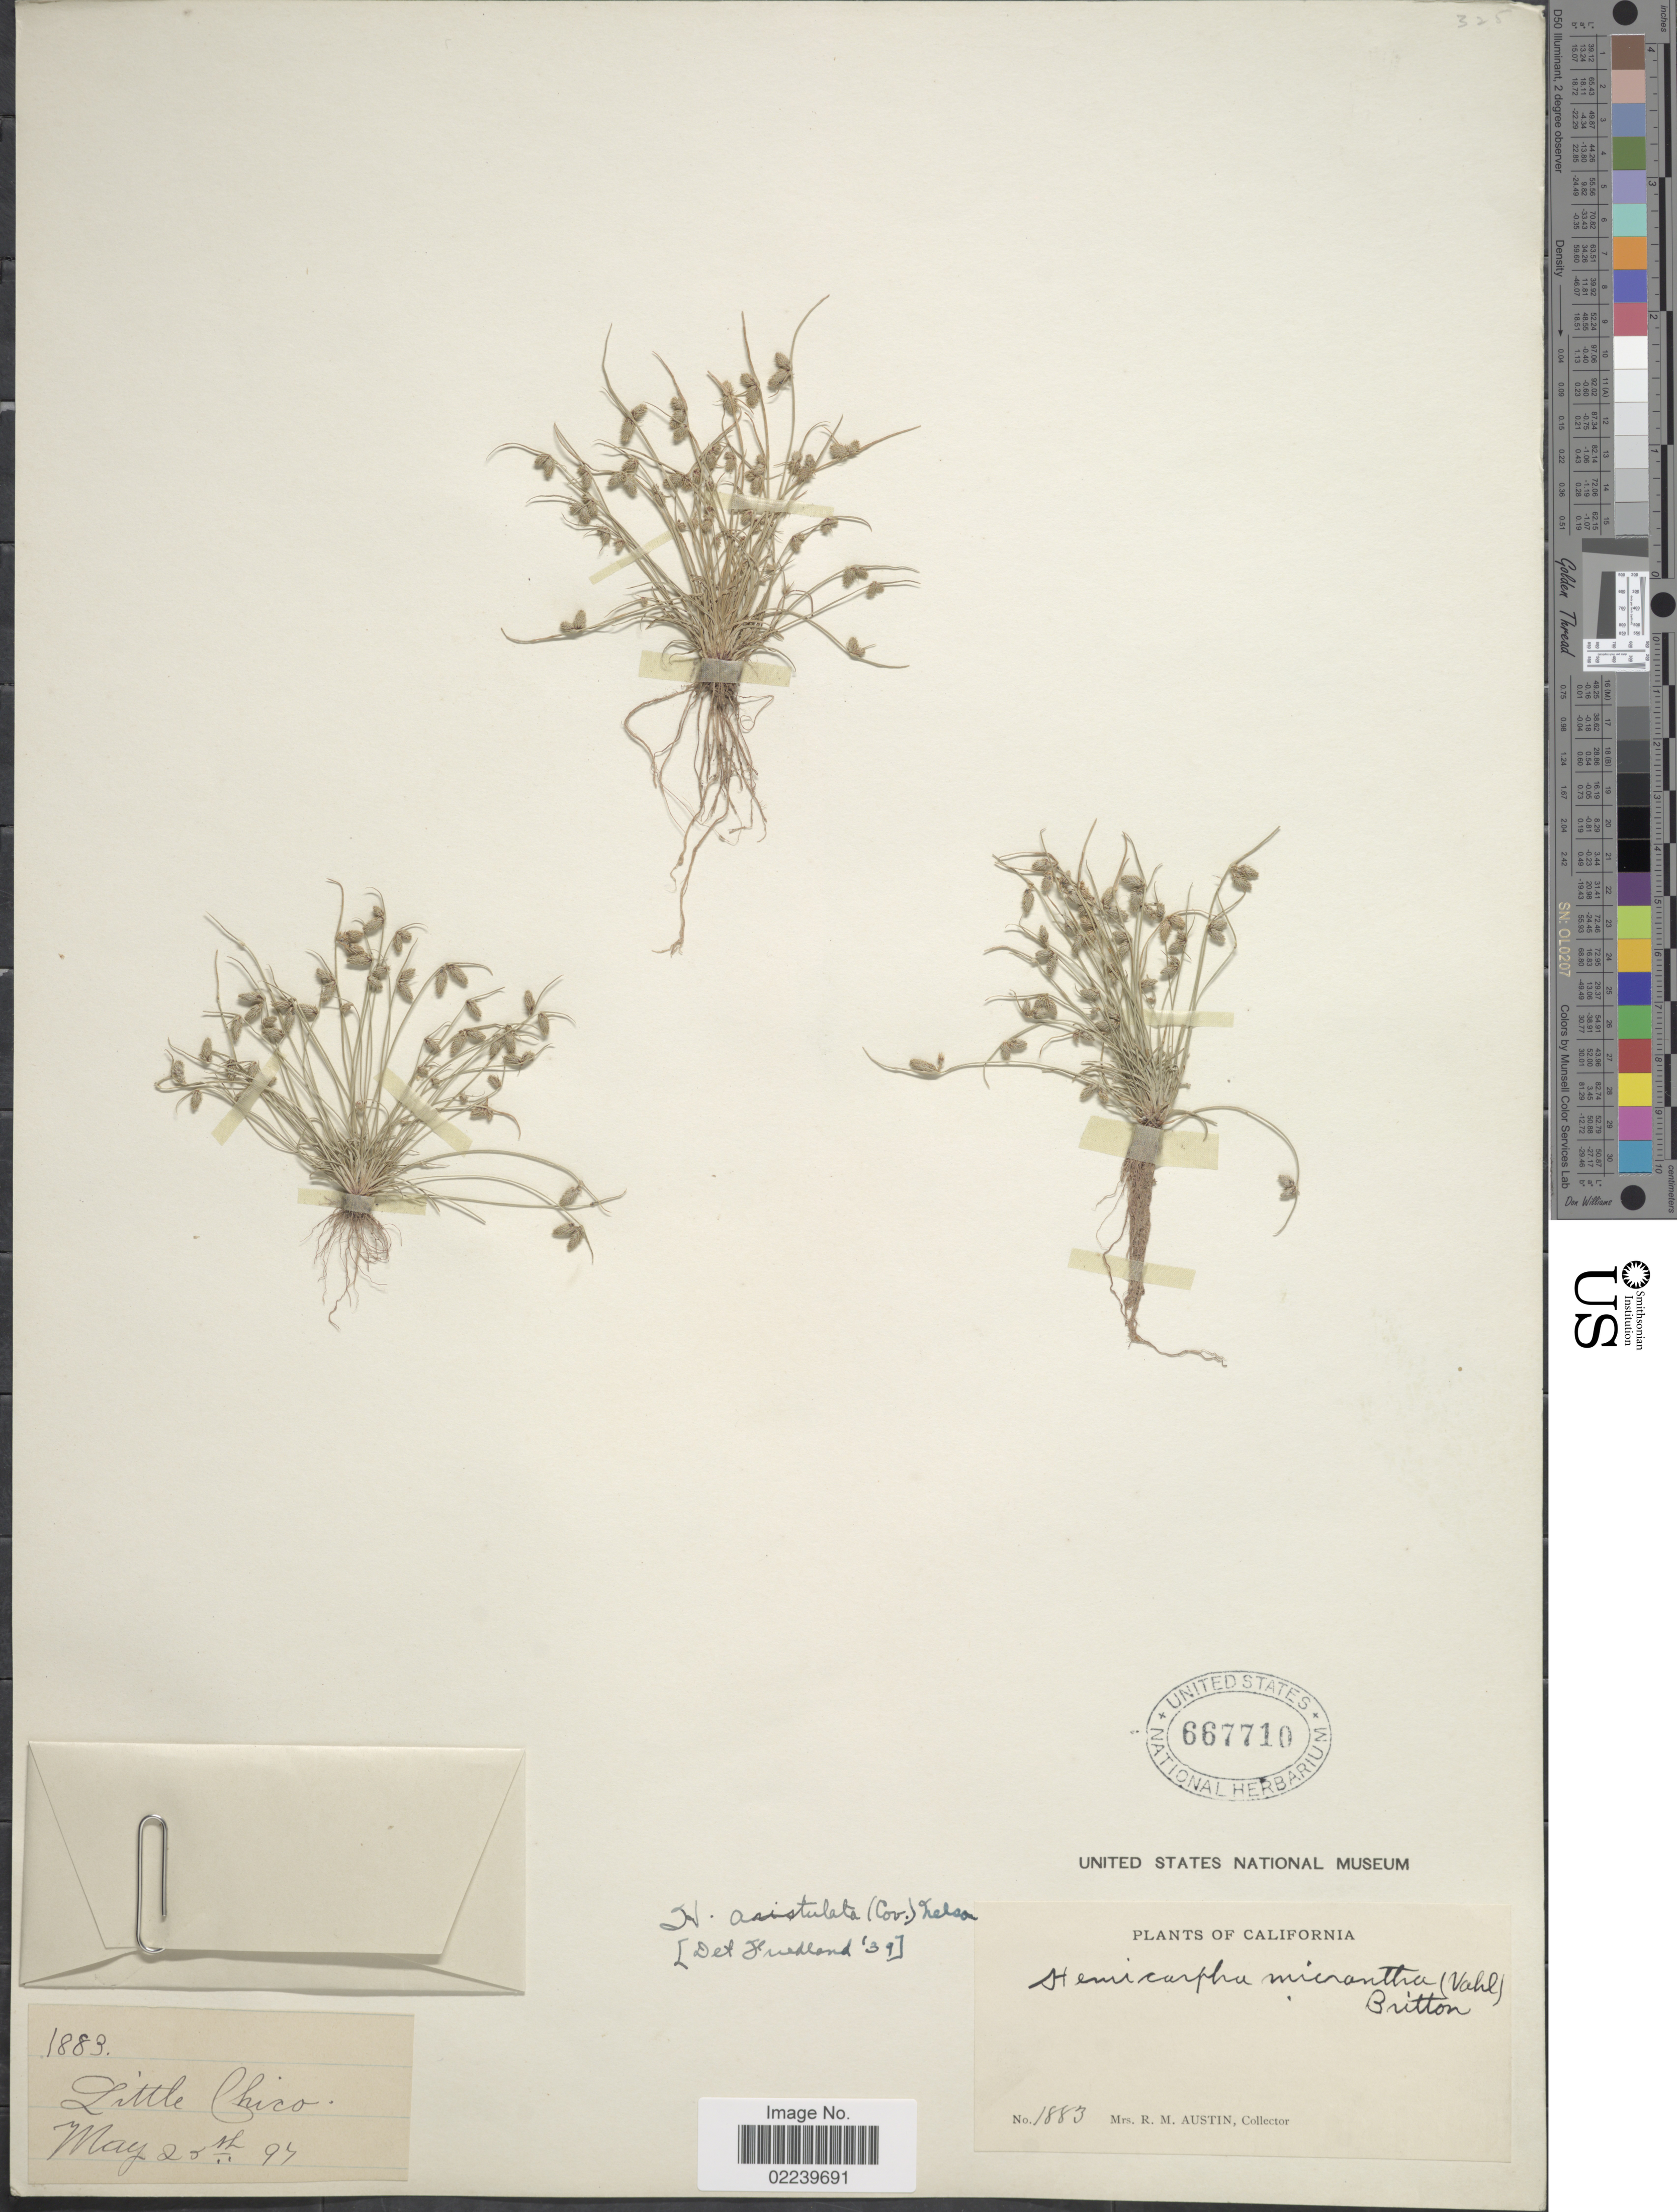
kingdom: Plantae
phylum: Tracheophyta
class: Liliopsida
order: Poales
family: Cyperaceae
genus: Cyperus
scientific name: Cyperus aristulatus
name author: (Coville) Bauters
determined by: Strong, M. T., (US), Smithsonian Institution - National Museum of Natural History (UNITED STATES)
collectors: R. Austin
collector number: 1883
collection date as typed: Transcribed d/m/y: 25/5/97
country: United States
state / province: California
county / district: Butte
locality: Little Chico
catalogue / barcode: US 667710